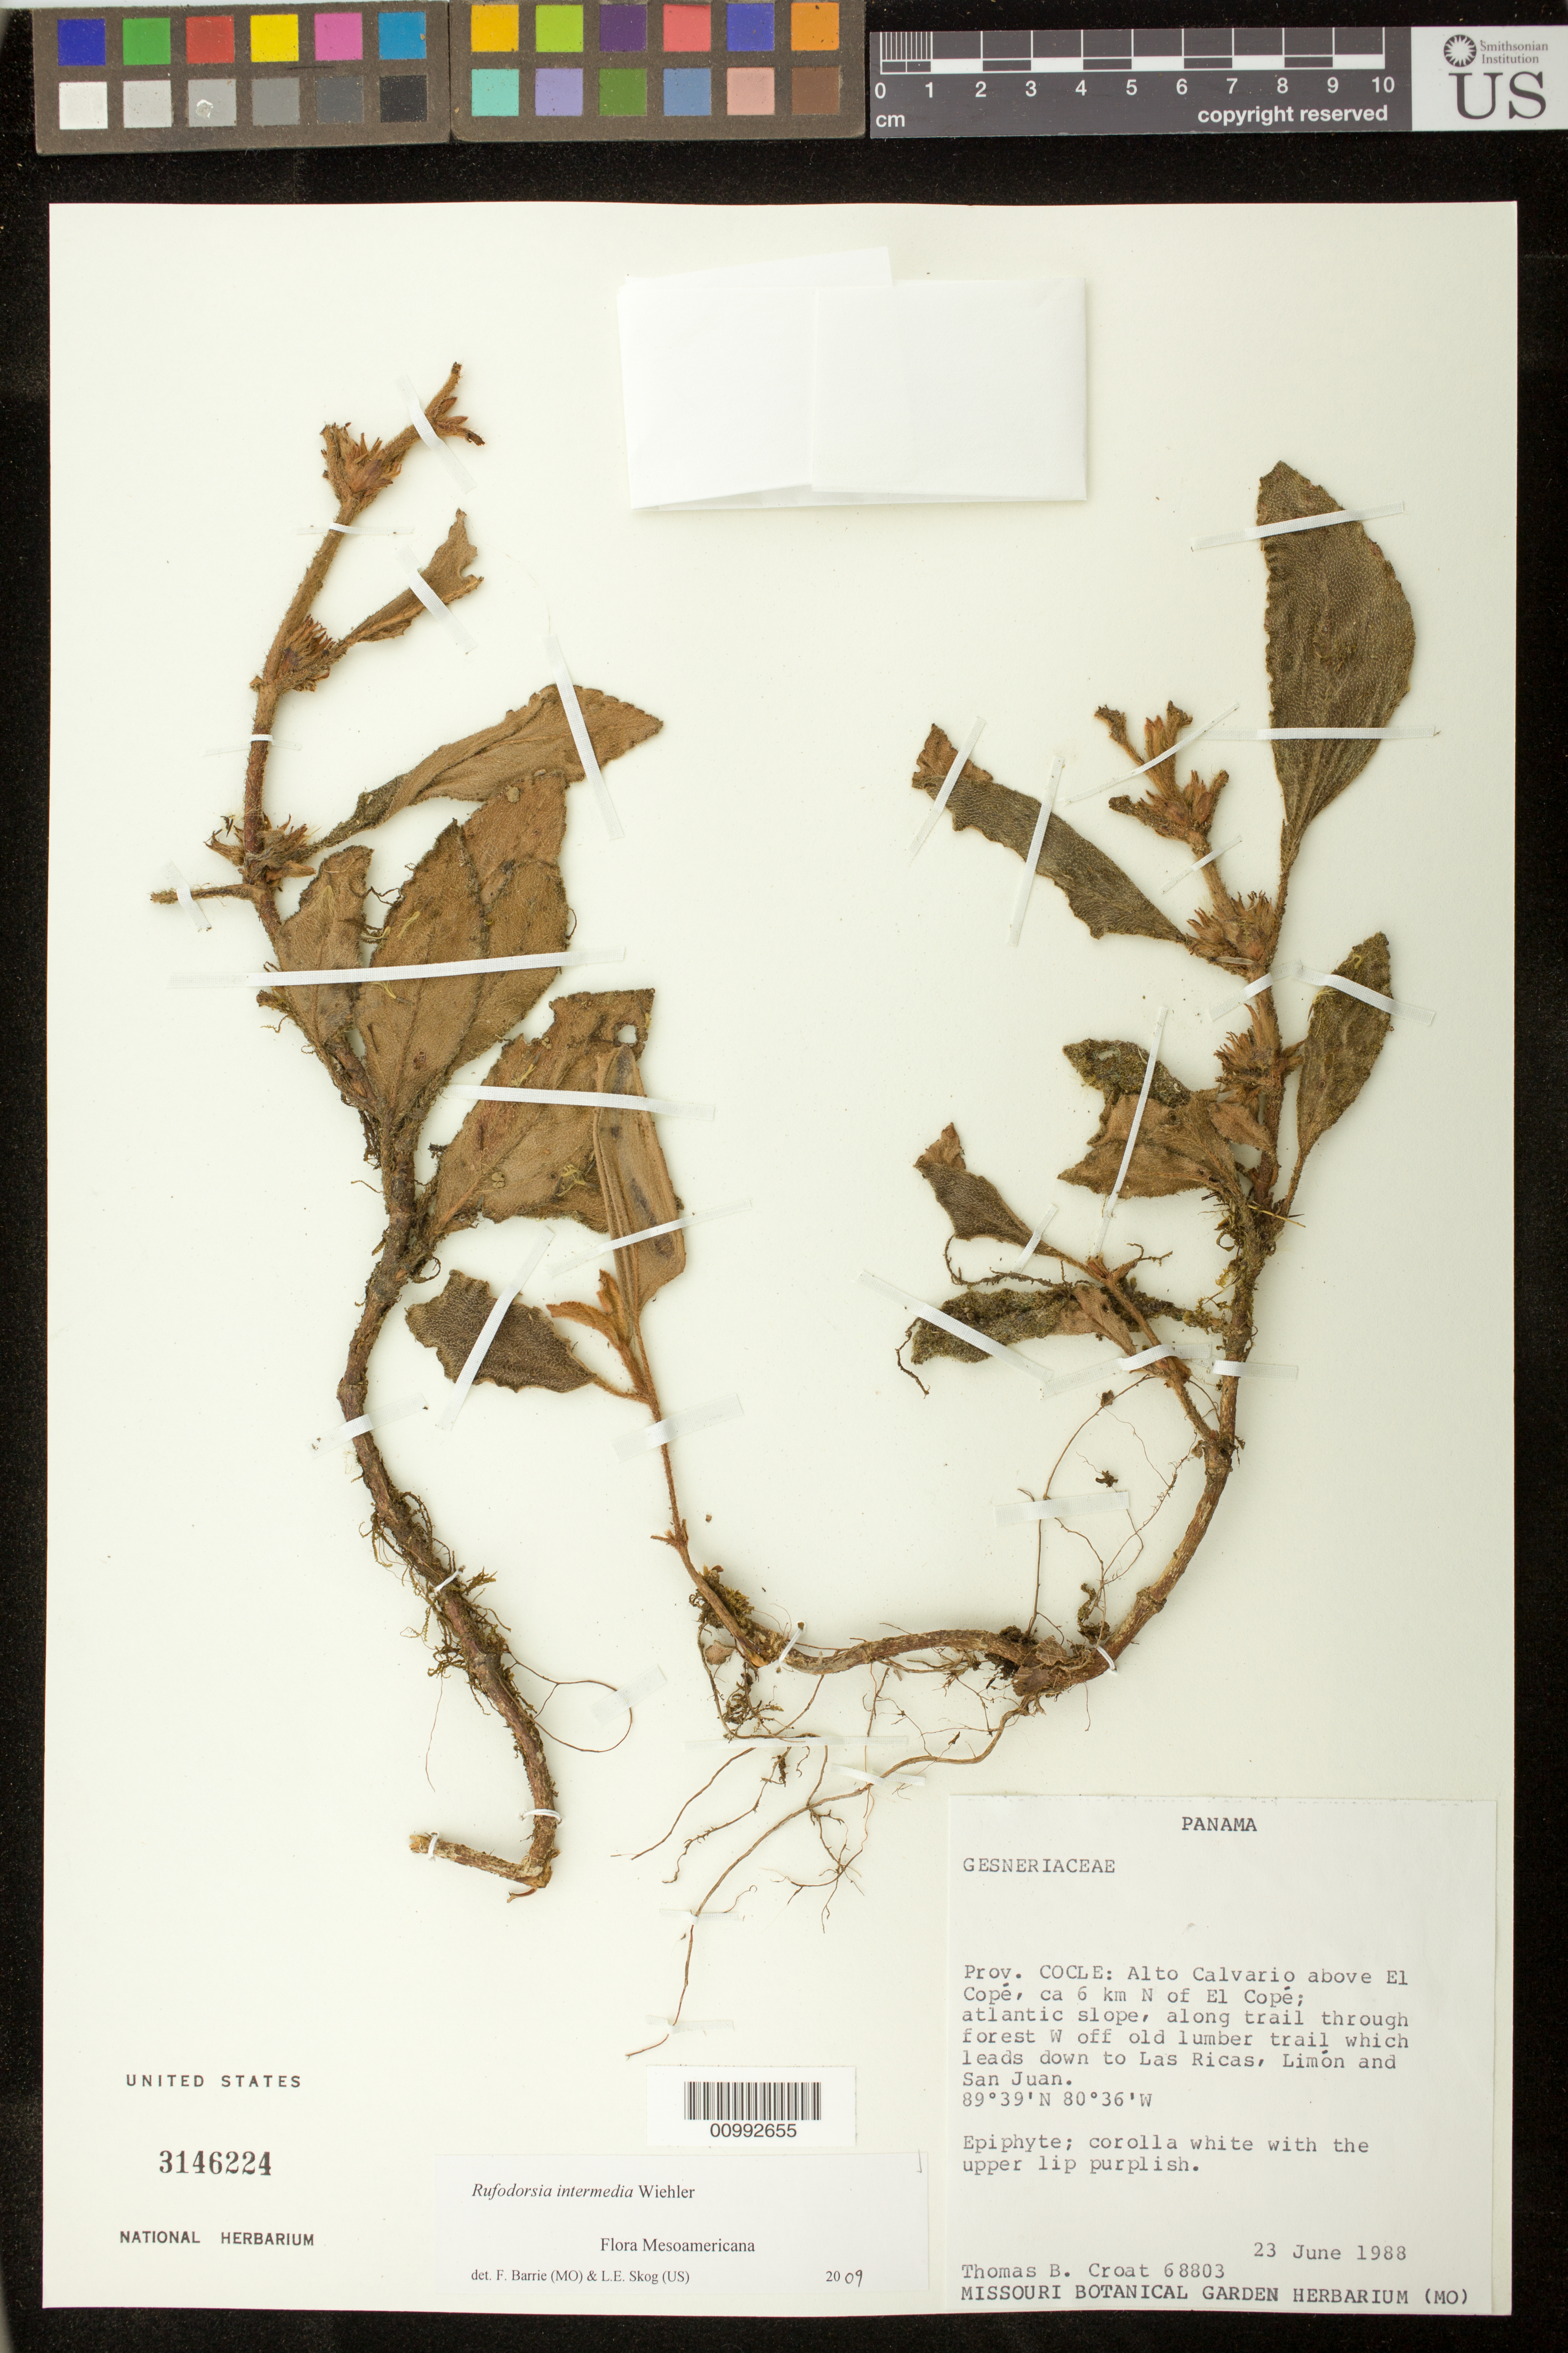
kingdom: Plantae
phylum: Tracheophyta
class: Magnoliopsida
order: Lamiales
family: Gesneriaceae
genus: Rufodorsia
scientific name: Rufodorsia intermedia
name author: Wiehler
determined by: Barrie, F. R.; Skog, Laurence E.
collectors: T. B. Croat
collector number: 68803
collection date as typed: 23 Jun 1988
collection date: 1988-06-23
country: Panama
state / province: Coclé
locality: Prov. Coclé: Alto Calvario above El Copé, ca 6 km N of El Copé; atlantic slope, along trail through forest W off old lmber trail which leads down to Las Ricas, Limón and San Juan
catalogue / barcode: US 3146224